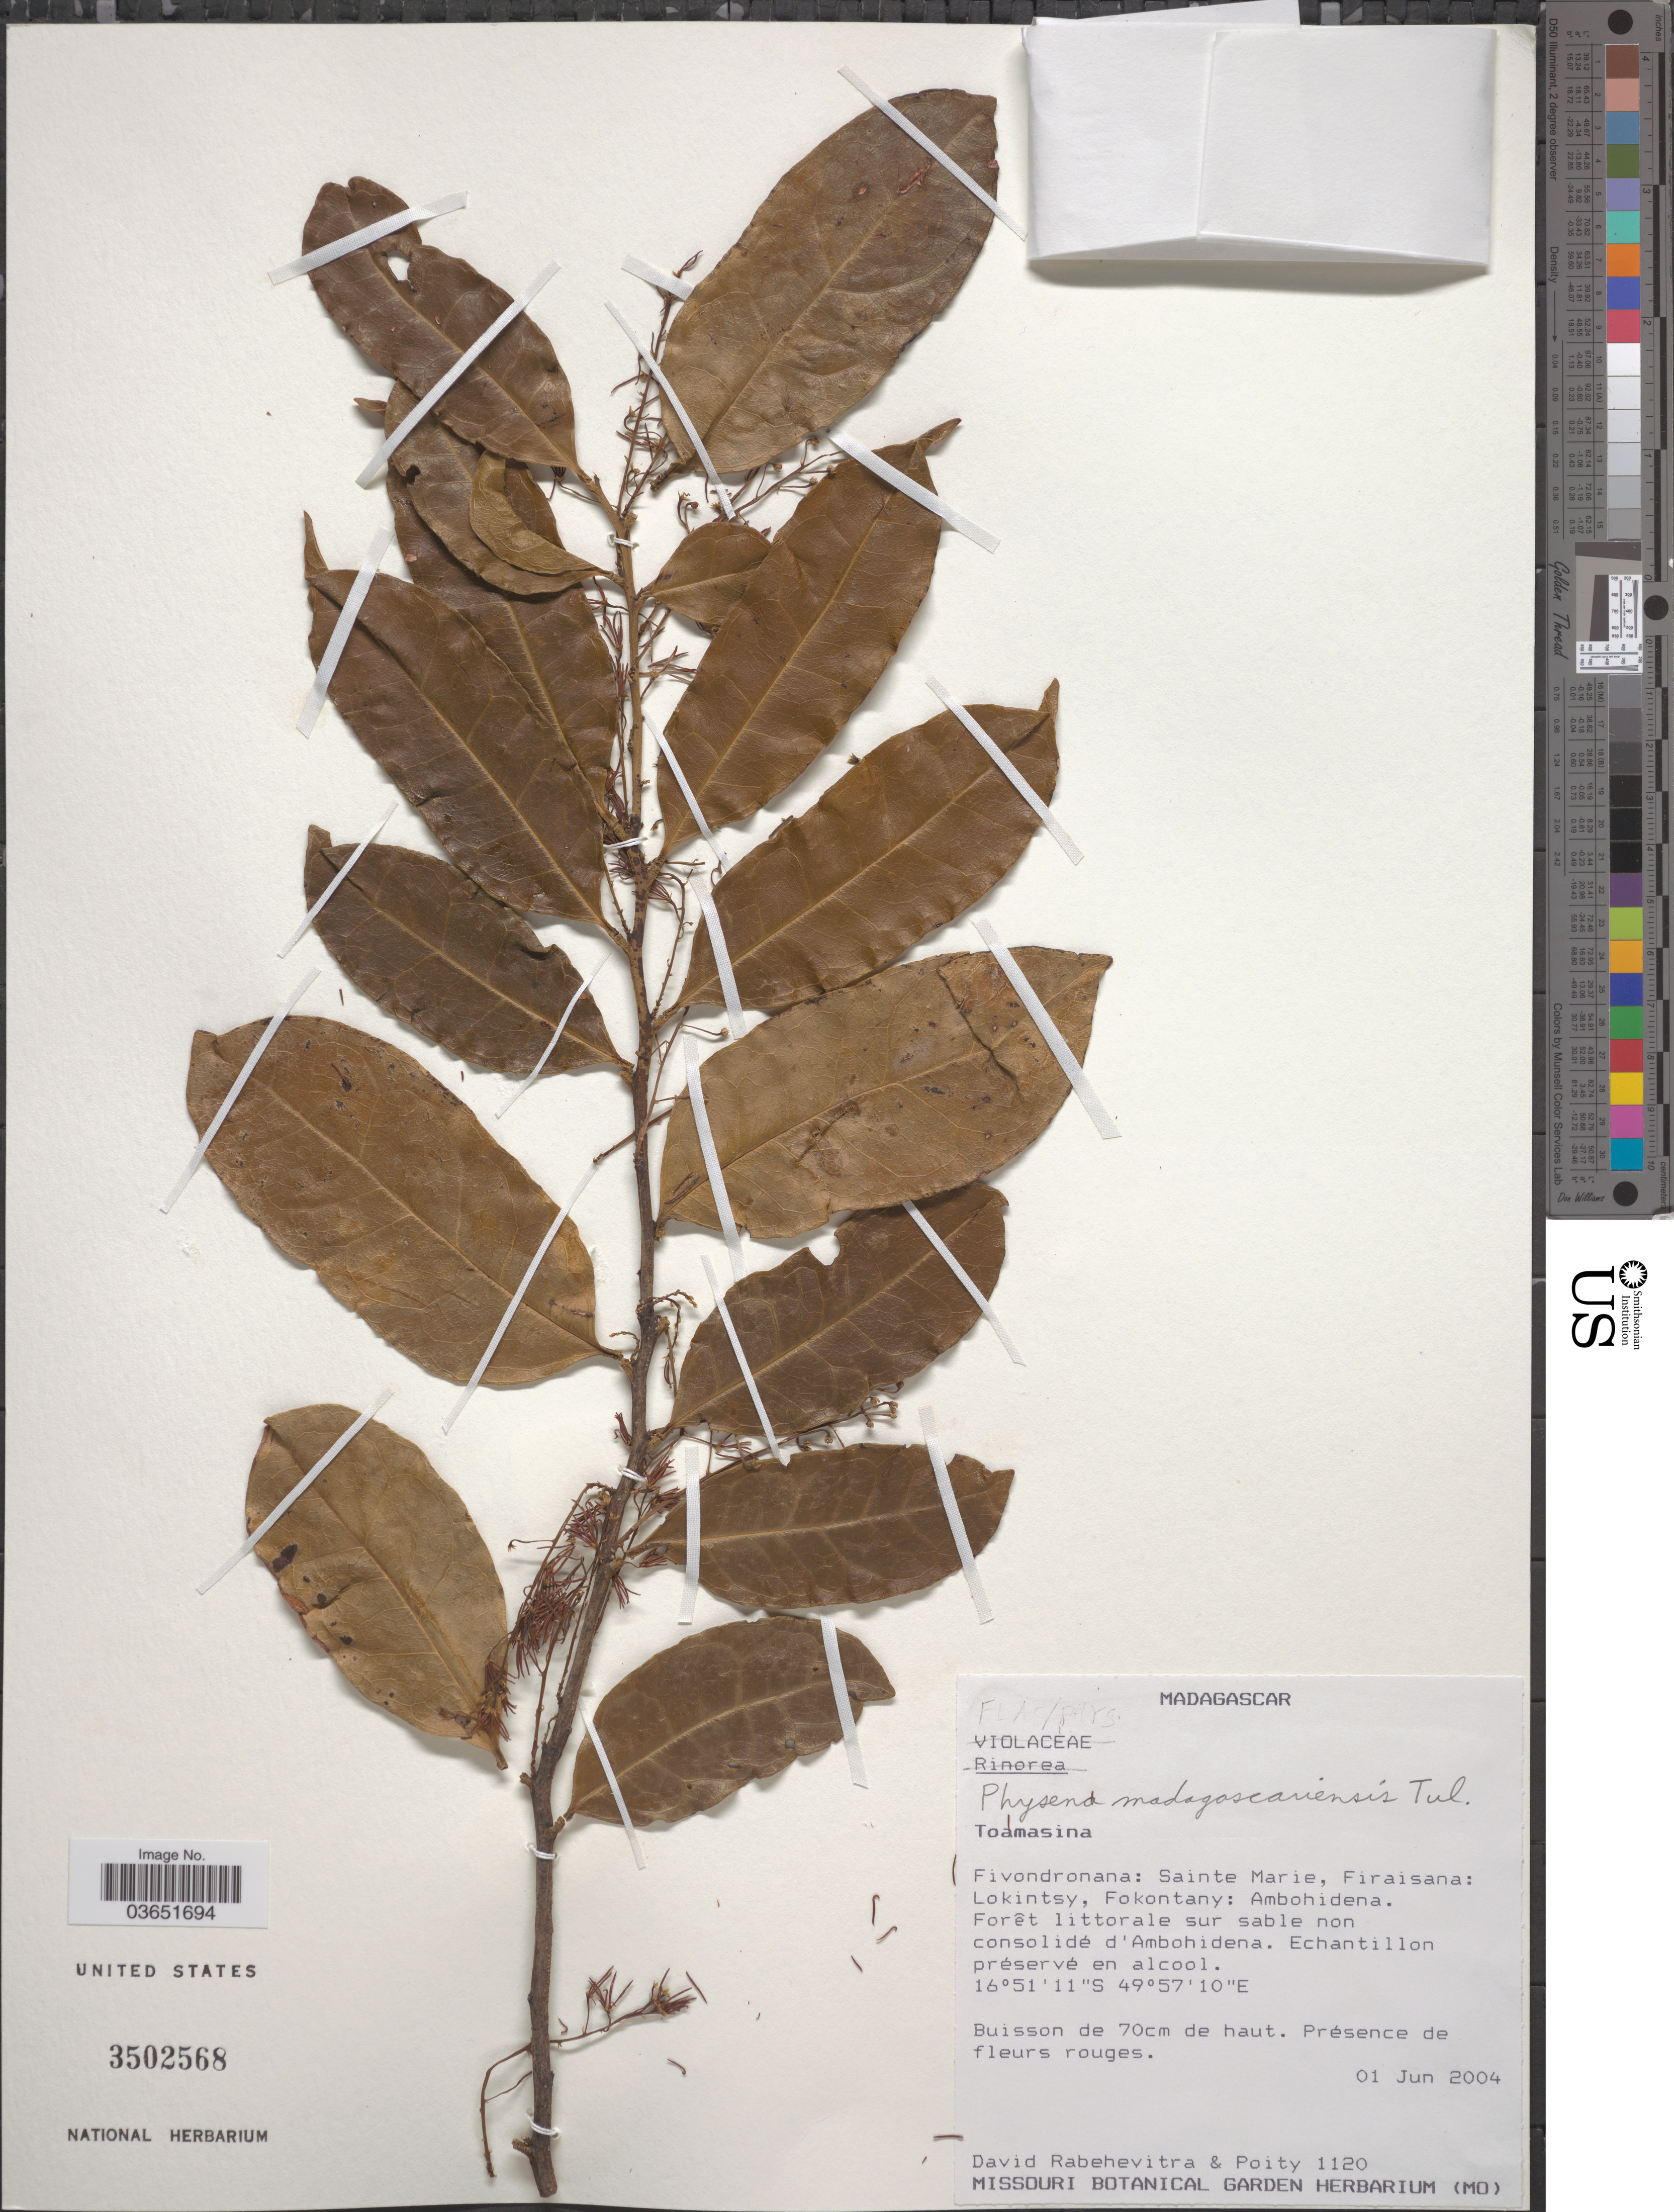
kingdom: Plantae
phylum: Tracheophyta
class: Magnoliopsida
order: Caryophyllales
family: Physenaceae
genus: Physena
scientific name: Physena madagascariensis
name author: Thouars ex Tul.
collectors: D. Rabehevitra & -. Poity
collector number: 1120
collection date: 2004-06-01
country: Madagascar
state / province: Analanjirofo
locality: Fivondronana: Sainte Marie, Firaisana: Lokintsy, Fokontany: Ambohidena. Forêt littorale sur sable non consolidé d'Ambohidena.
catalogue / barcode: US 3502568